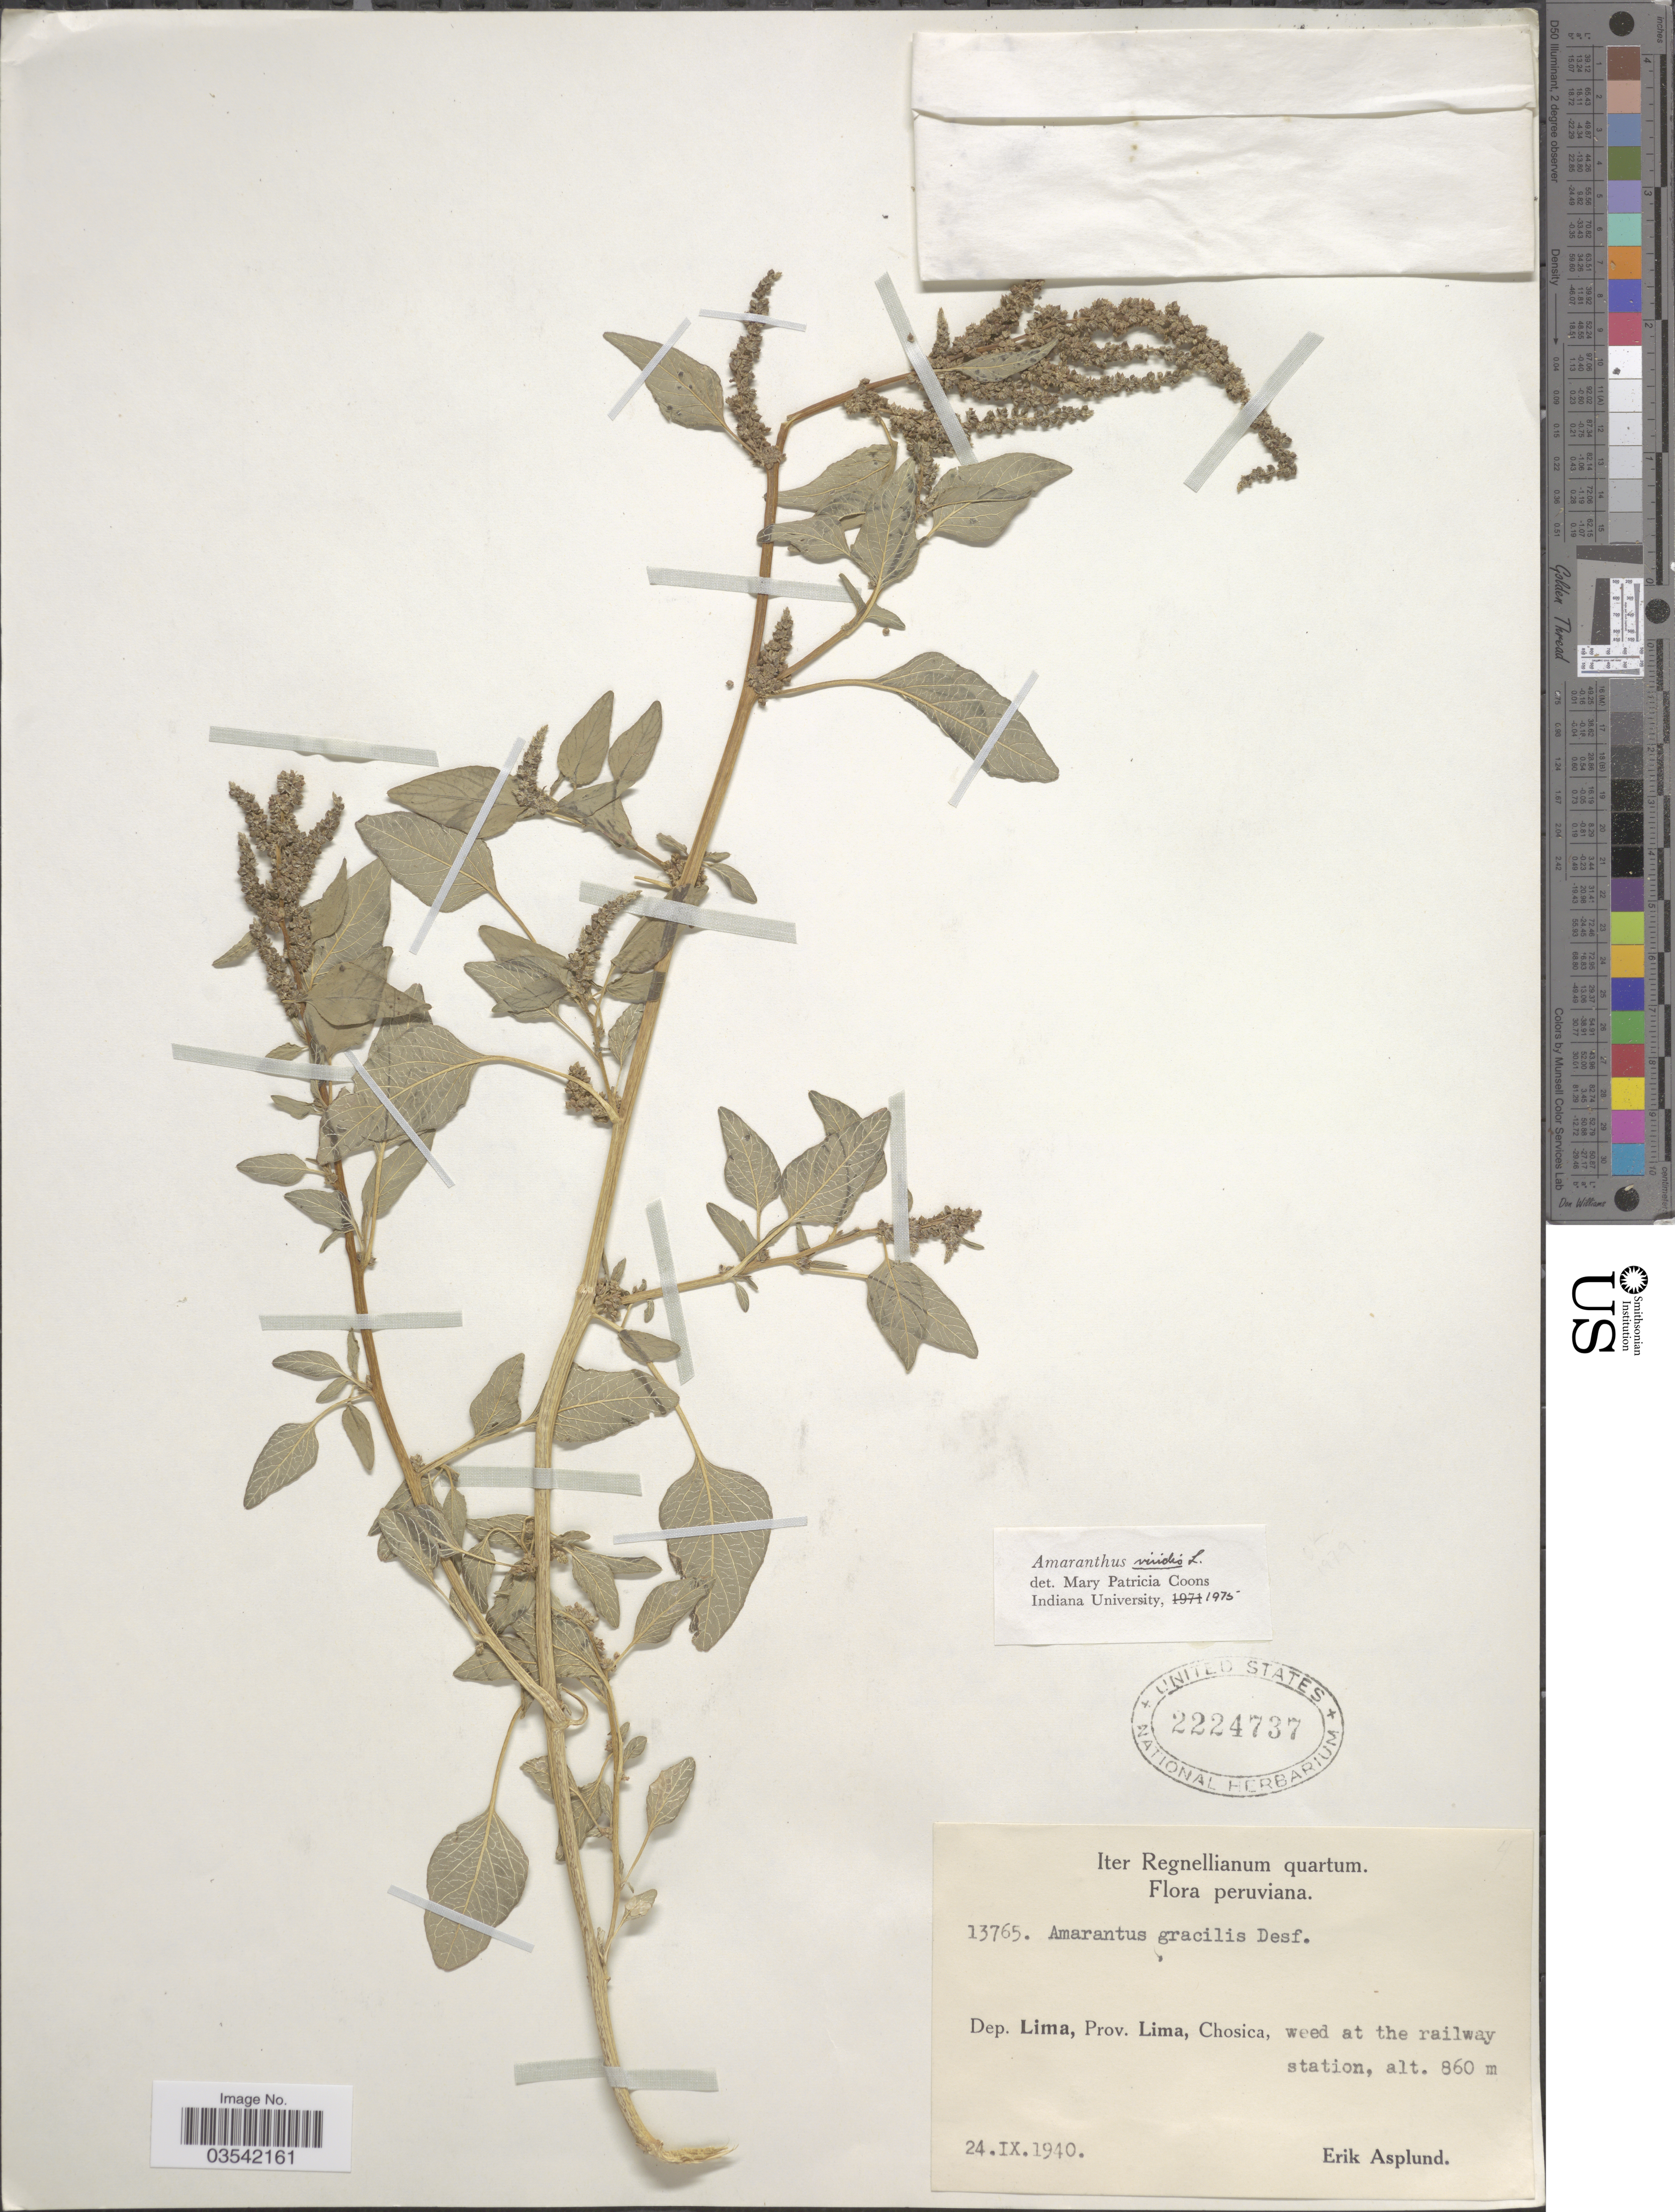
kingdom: Plantae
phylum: Tracheophyta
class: Magnoliopsida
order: Caryophyllales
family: Amaranthaceae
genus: Amaranthus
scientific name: Amaranthus viridis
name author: L.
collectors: E. Asplund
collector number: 13765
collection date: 1940-09-24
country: Peru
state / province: Lima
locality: Dep. Lima, Prov. Lima, Chosica, weed at the railway station.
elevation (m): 860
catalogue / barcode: US 2224737